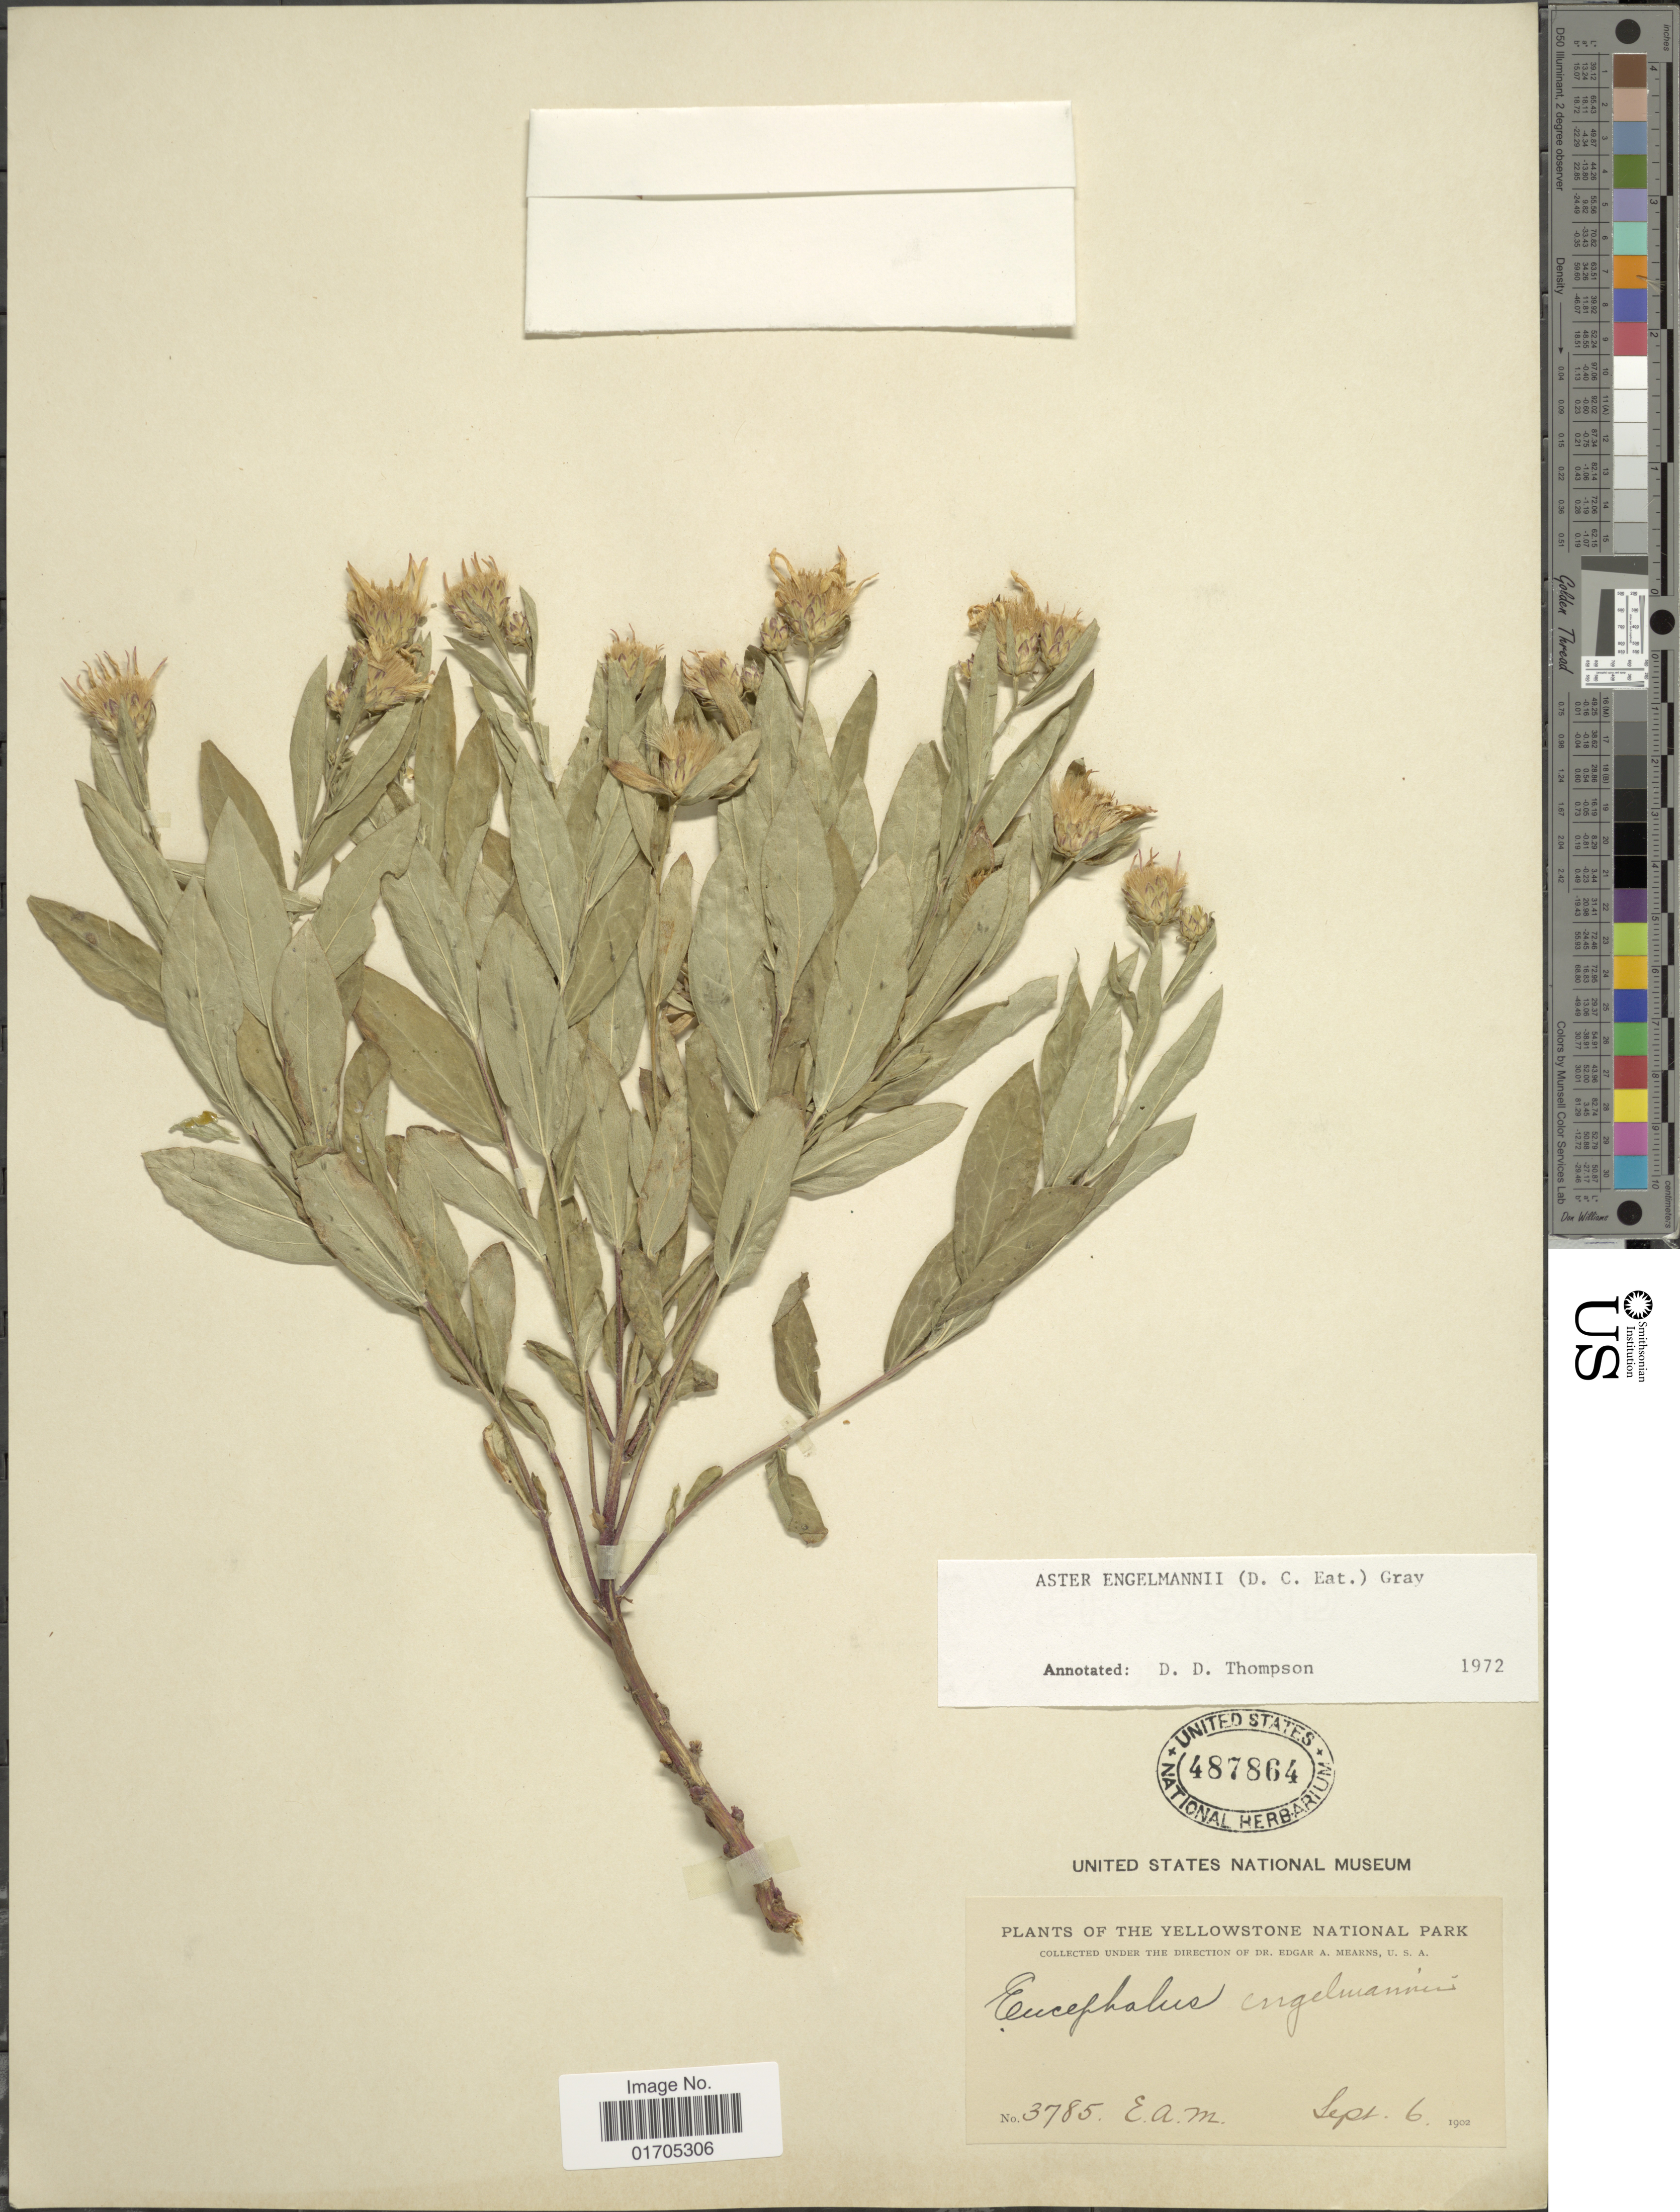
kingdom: Plantae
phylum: Tracheophyta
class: Magnoliopsida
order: Asterales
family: Asteraceae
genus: Eucephalus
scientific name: Eucephalus engelmannii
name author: (D.C. Eaton) Greene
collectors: E. A. Mearns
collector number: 3785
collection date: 1902-09-06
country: United States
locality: The Yellowstone National Park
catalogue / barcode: US 487864